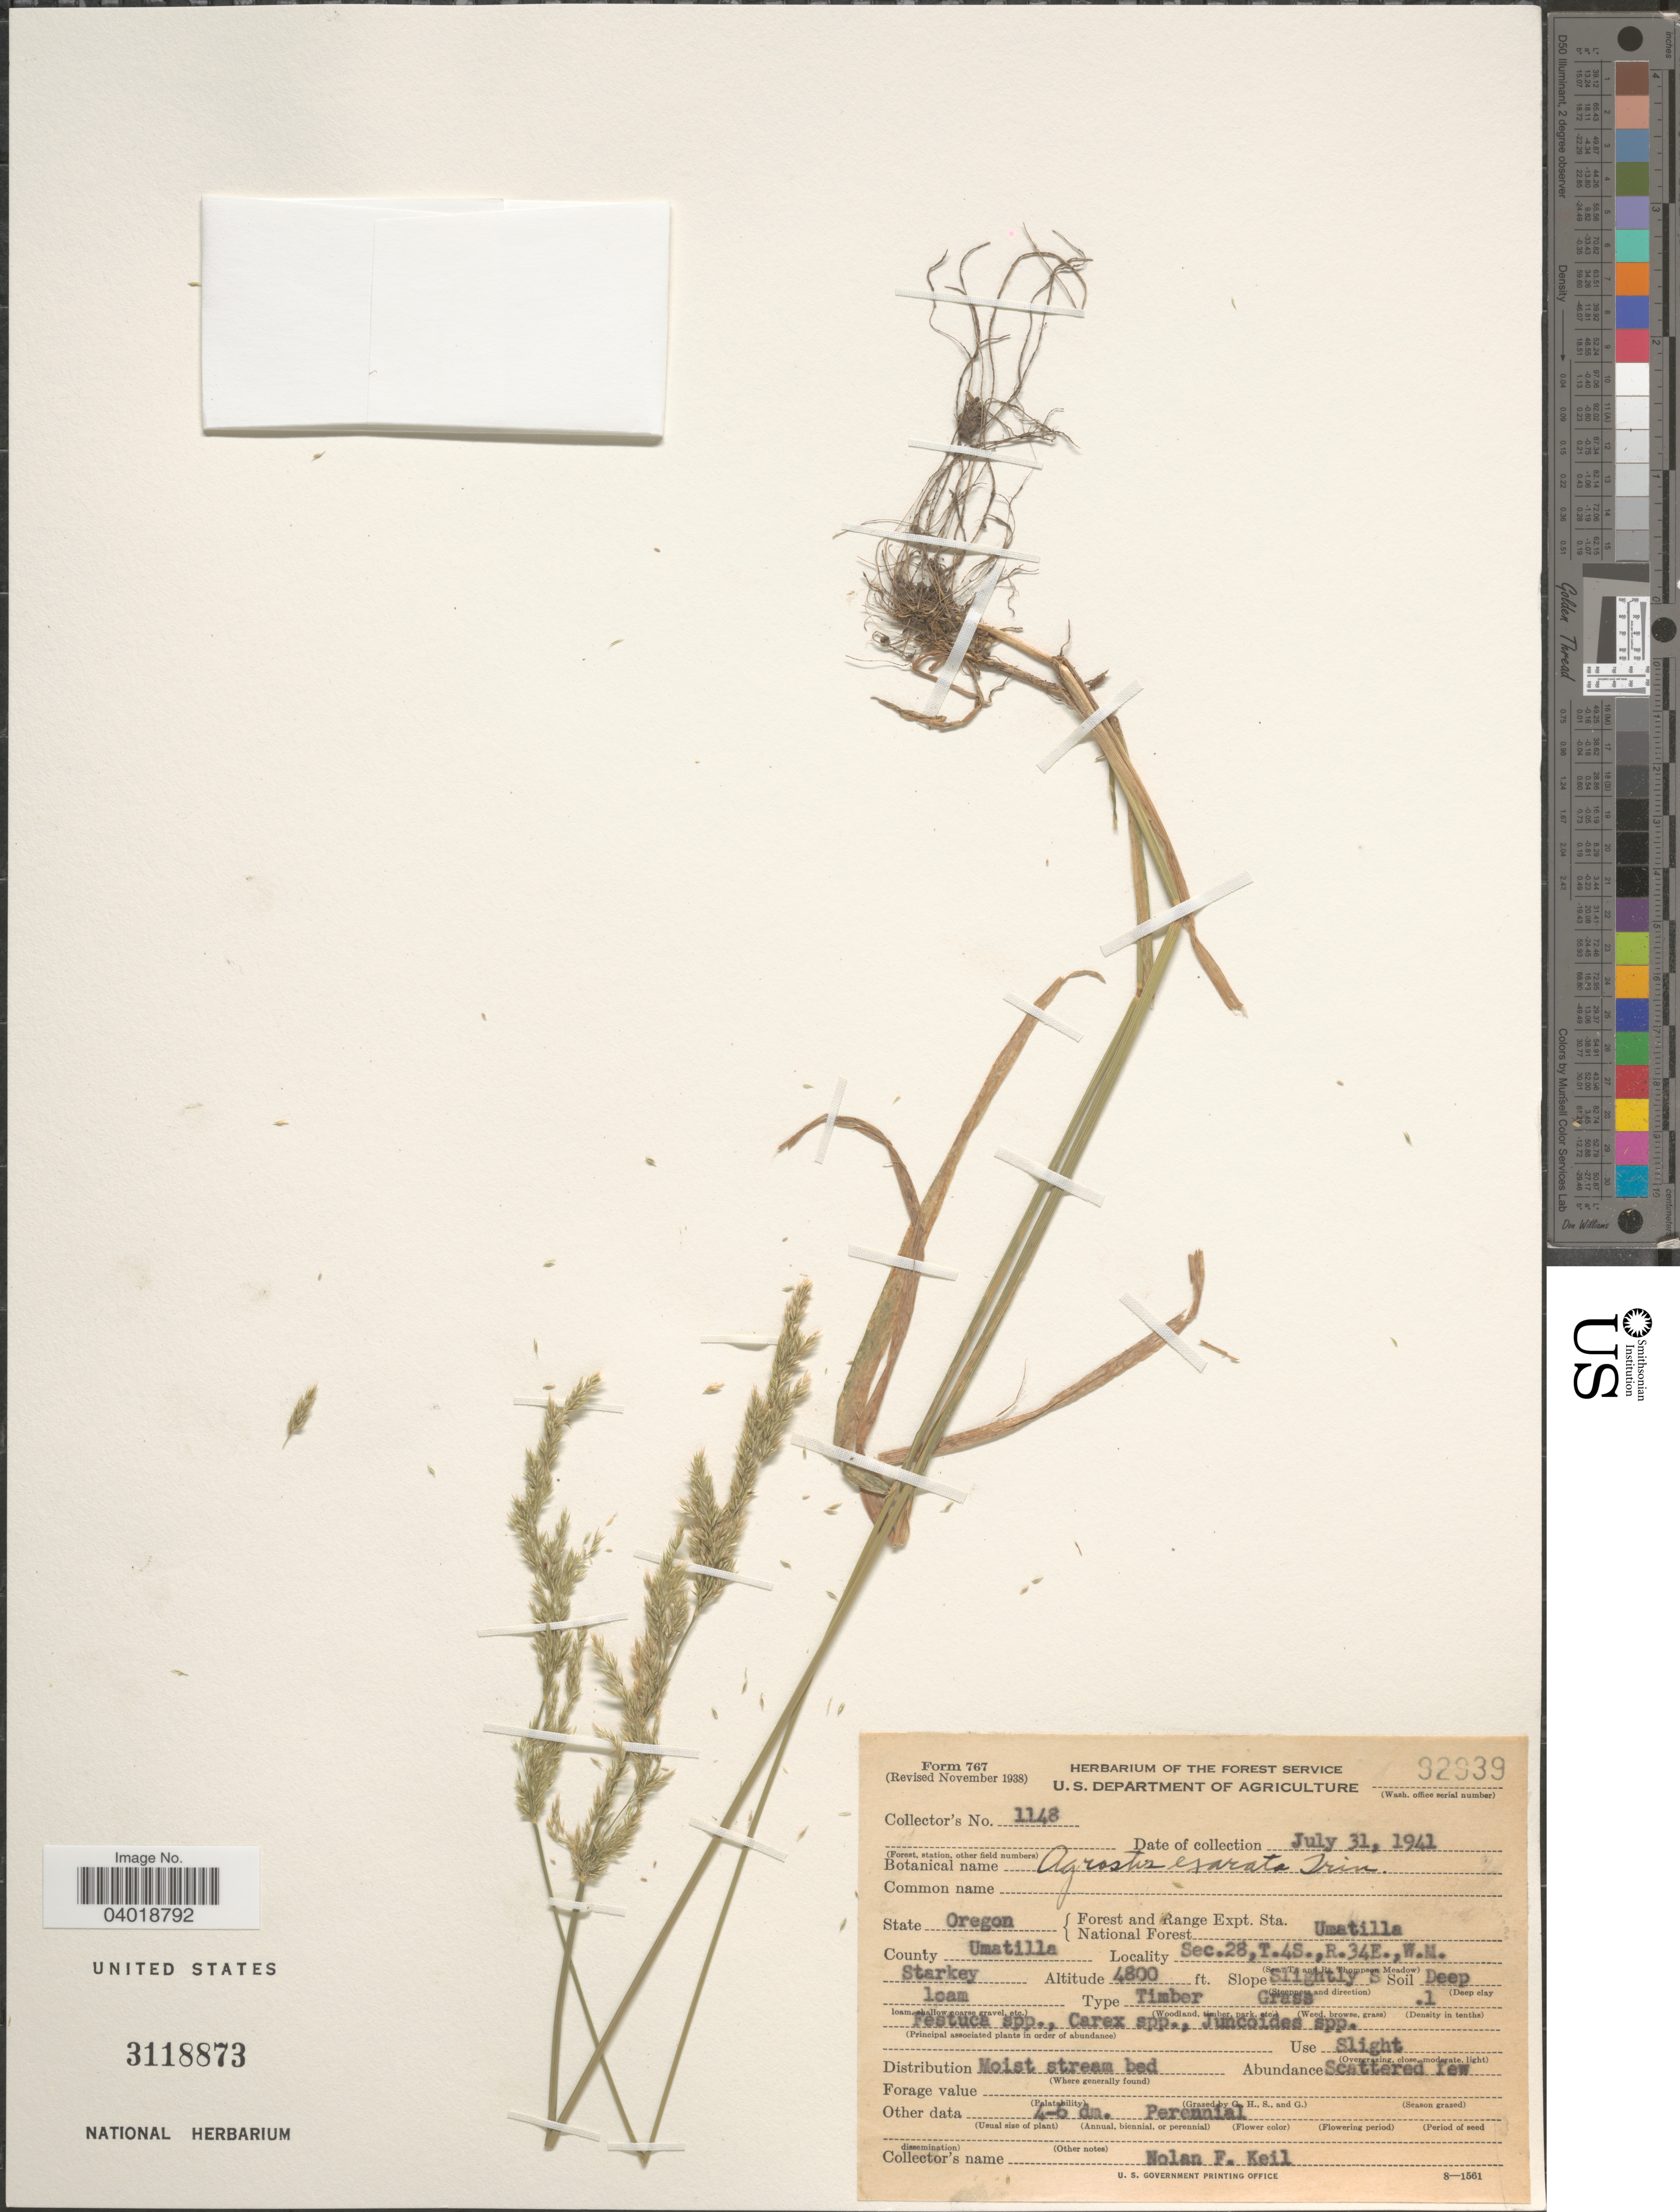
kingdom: Plantae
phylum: Tracheophyta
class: Liliopsida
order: Poales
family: Poaceae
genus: Agrostis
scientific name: Agrostis exarata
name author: Trin.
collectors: N. Keil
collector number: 1148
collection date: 1941-07-31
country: United States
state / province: Oregon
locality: Forest and Range Expt. Sta. National Forest Umatilla. County Umatilla. Sec.28, T.4S., R.34E., W.M. Starkey.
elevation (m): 1463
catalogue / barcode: US 3118873